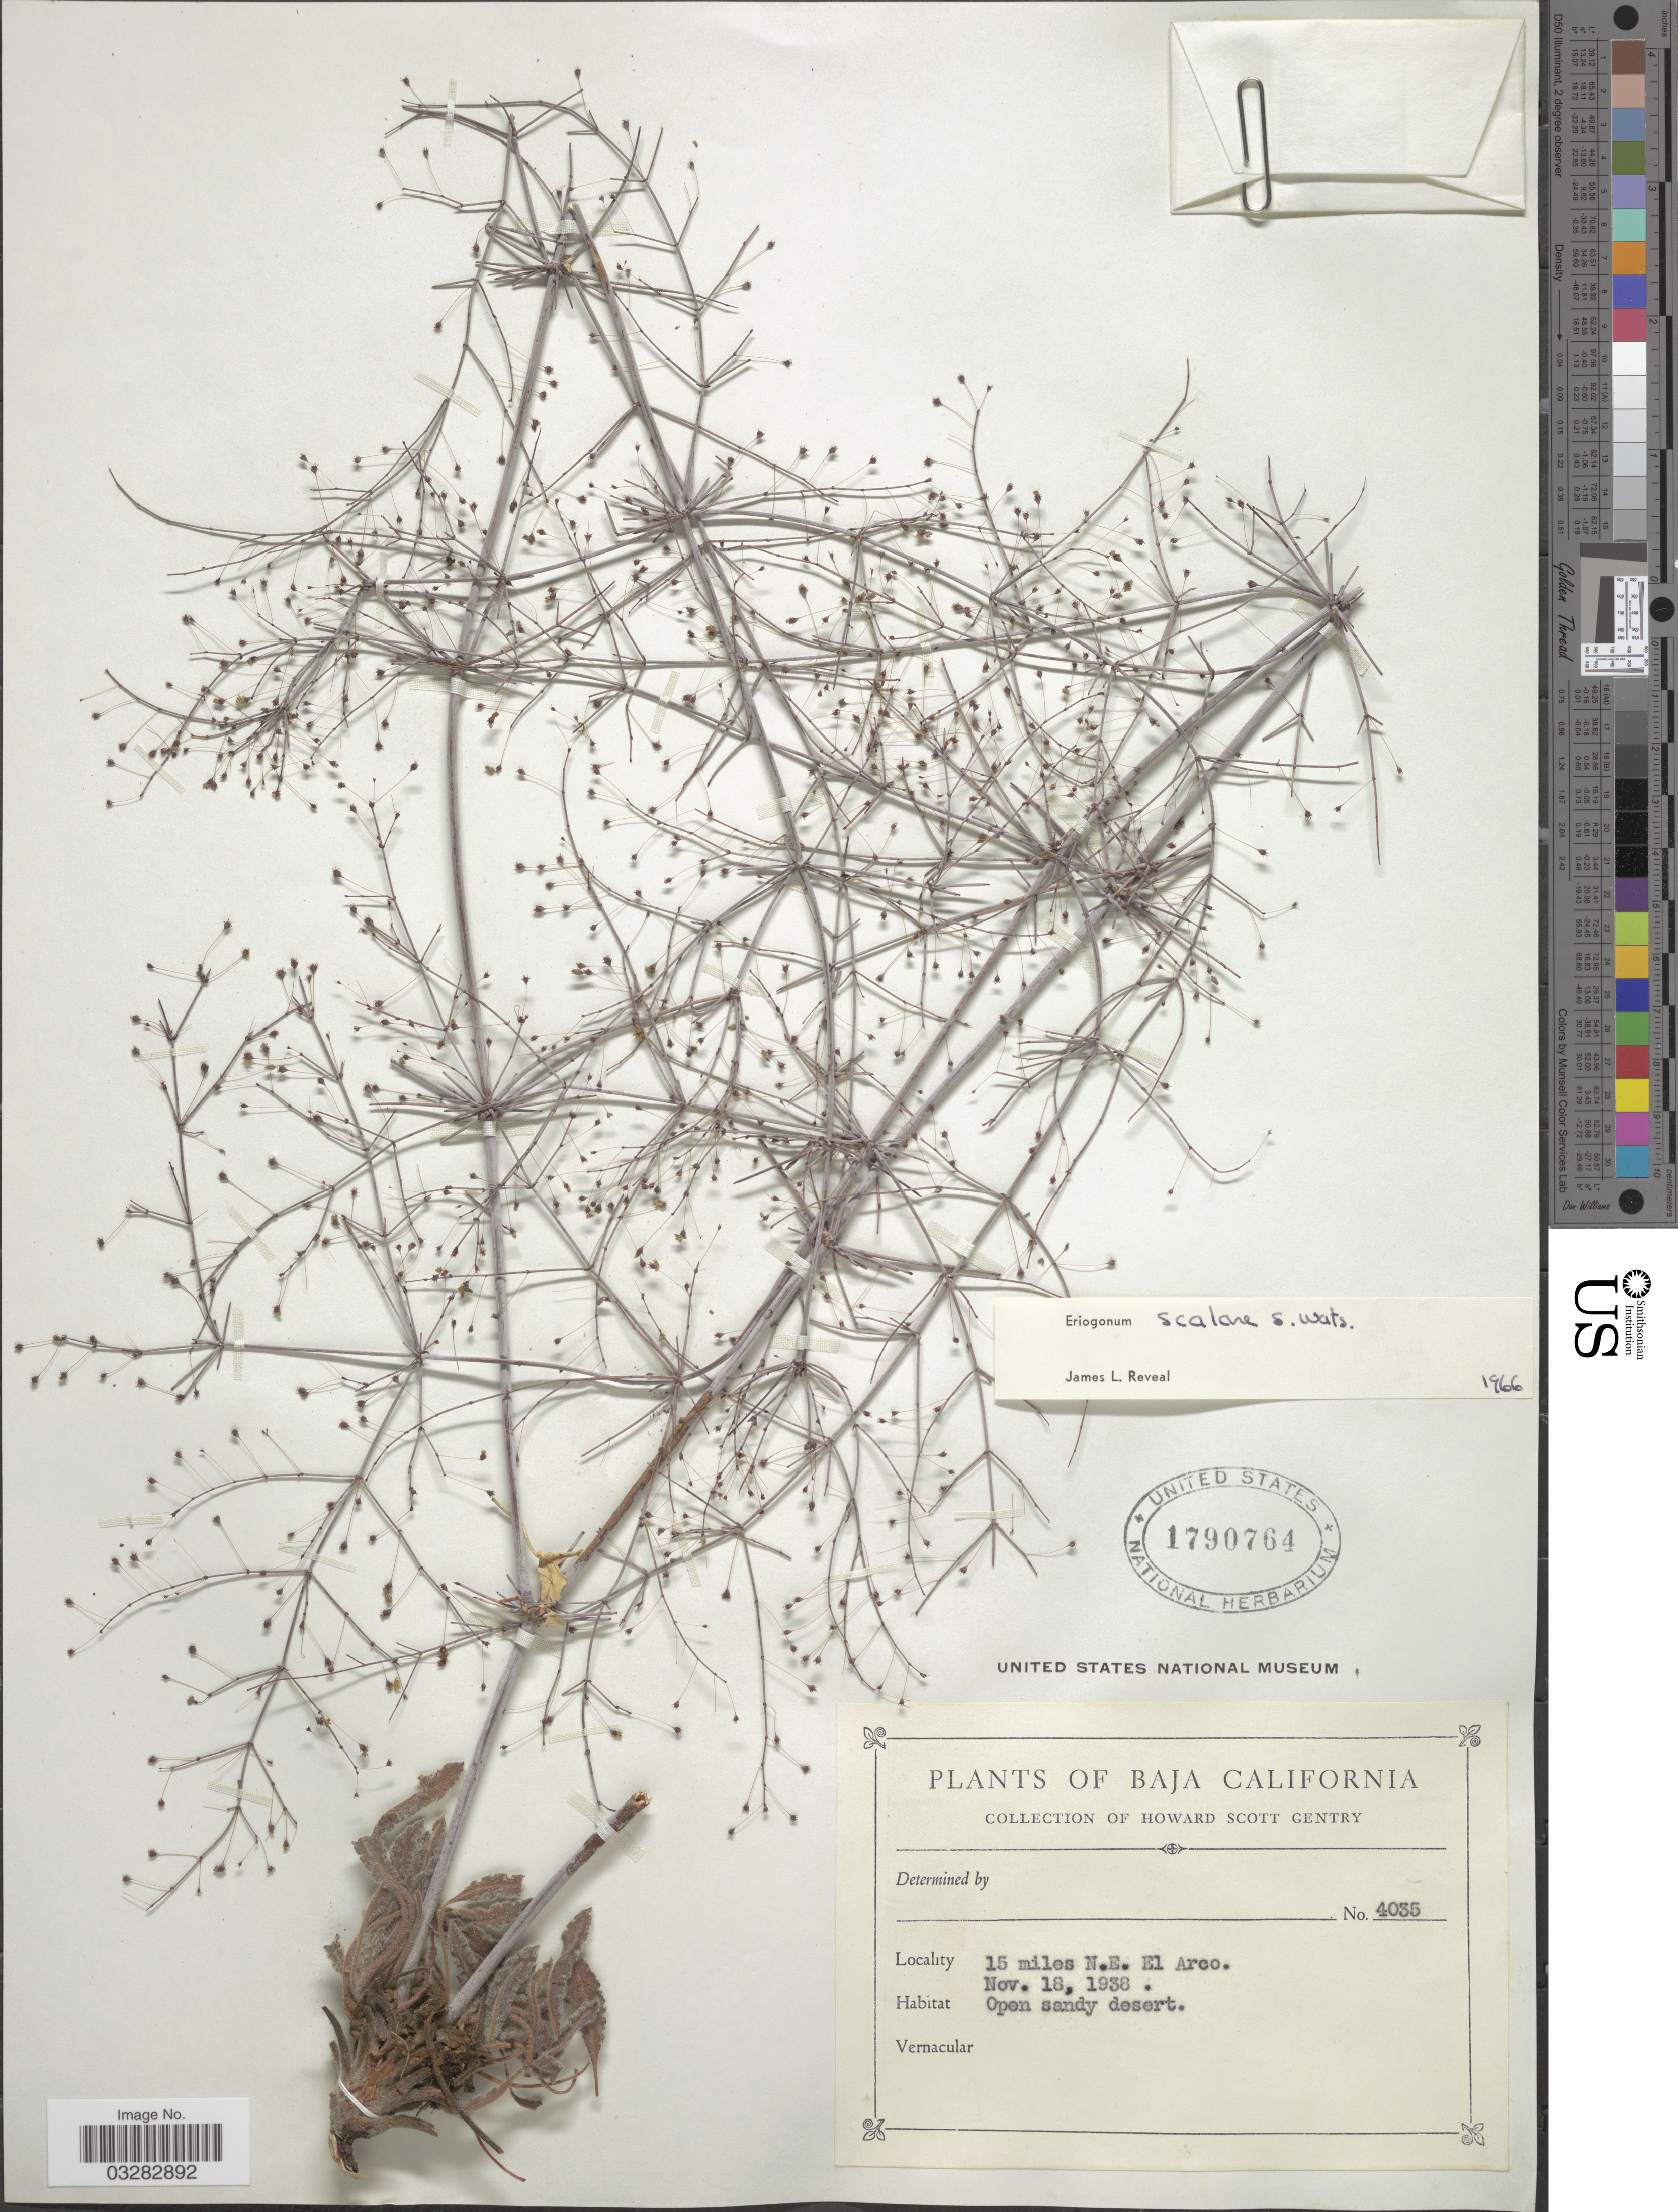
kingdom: Plantae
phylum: Tracheophyta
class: Magnoliopsida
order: Caryophyllales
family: Polygonaceae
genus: Eriogonum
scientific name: Eriogonum scalare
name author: S. Watson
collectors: H. S. Gentry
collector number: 4035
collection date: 1938-11-18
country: Mexico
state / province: Baja California Sur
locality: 15 miles N.E. El Arco.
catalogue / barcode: US 1790764